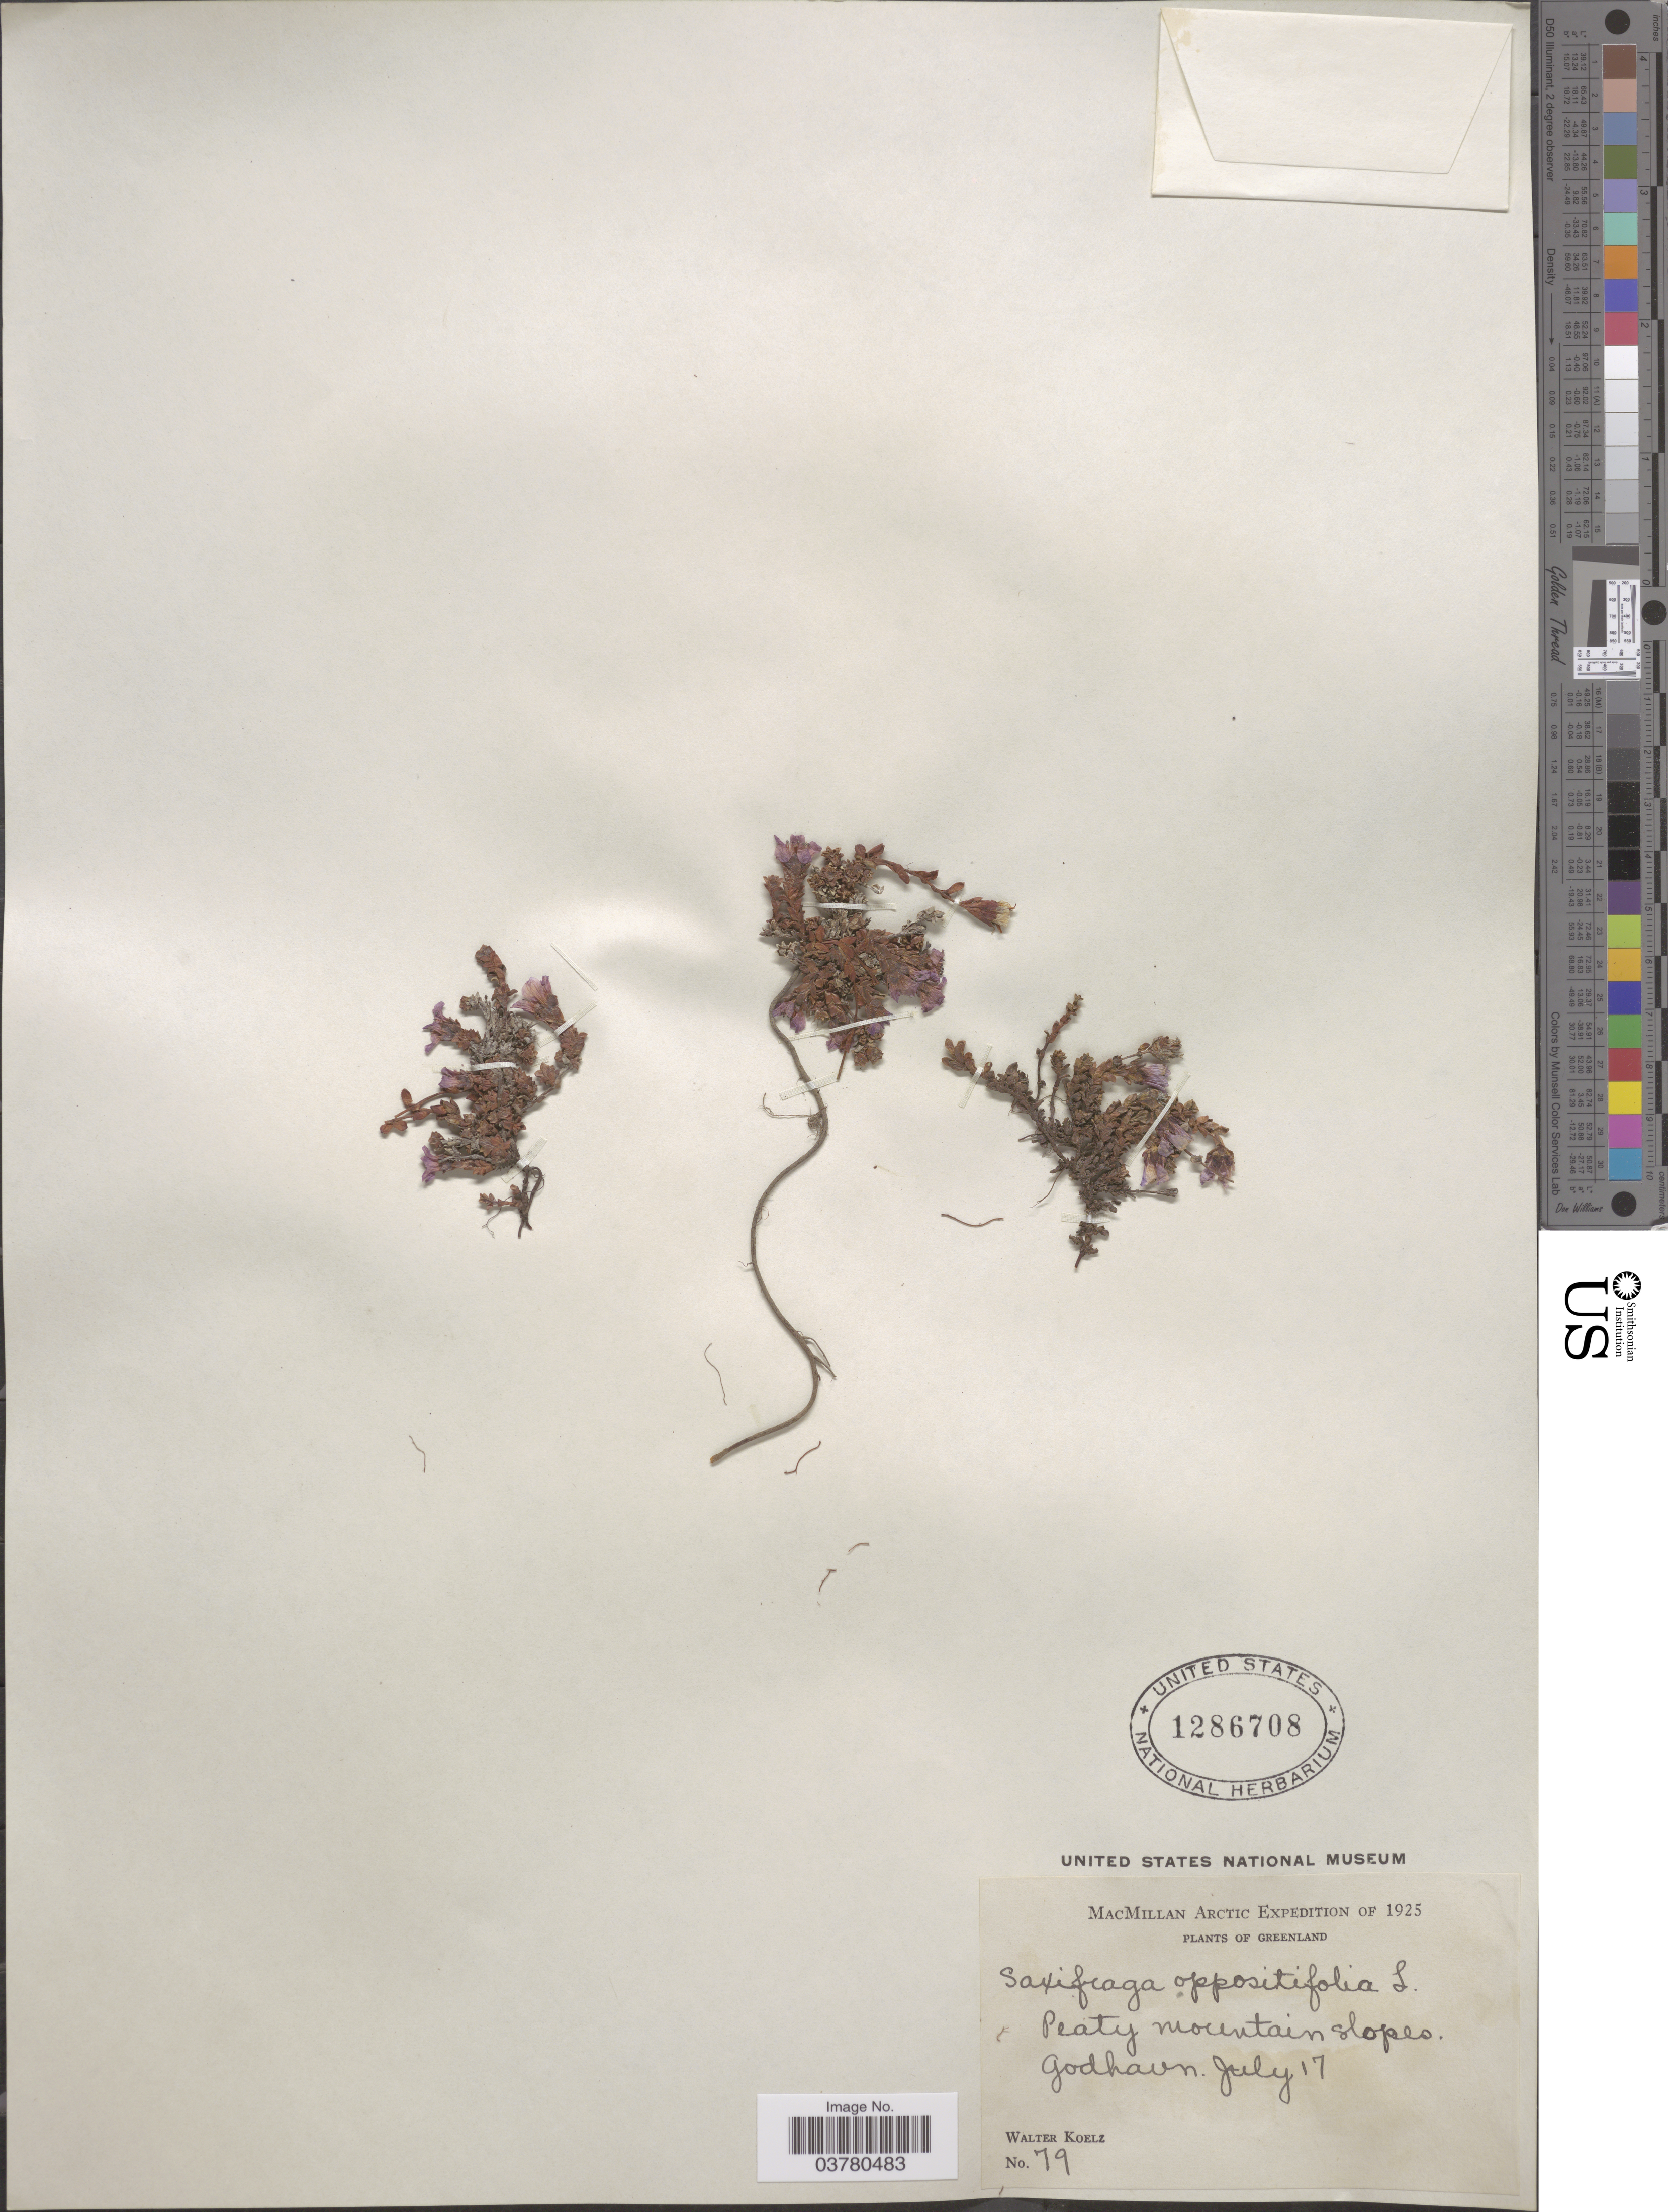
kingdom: Plantae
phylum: Tracheophyta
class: Magnoliopsida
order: Saxifragales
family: Saxifragaceae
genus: Saxifraga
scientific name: Saxifraga oppositifolia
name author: L.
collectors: W. N. Koelz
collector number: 79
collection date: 1925-07-17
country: Greenland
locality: MacMillan Arctic Expedition of 1925. Godhavn.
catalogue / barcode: US 1286708